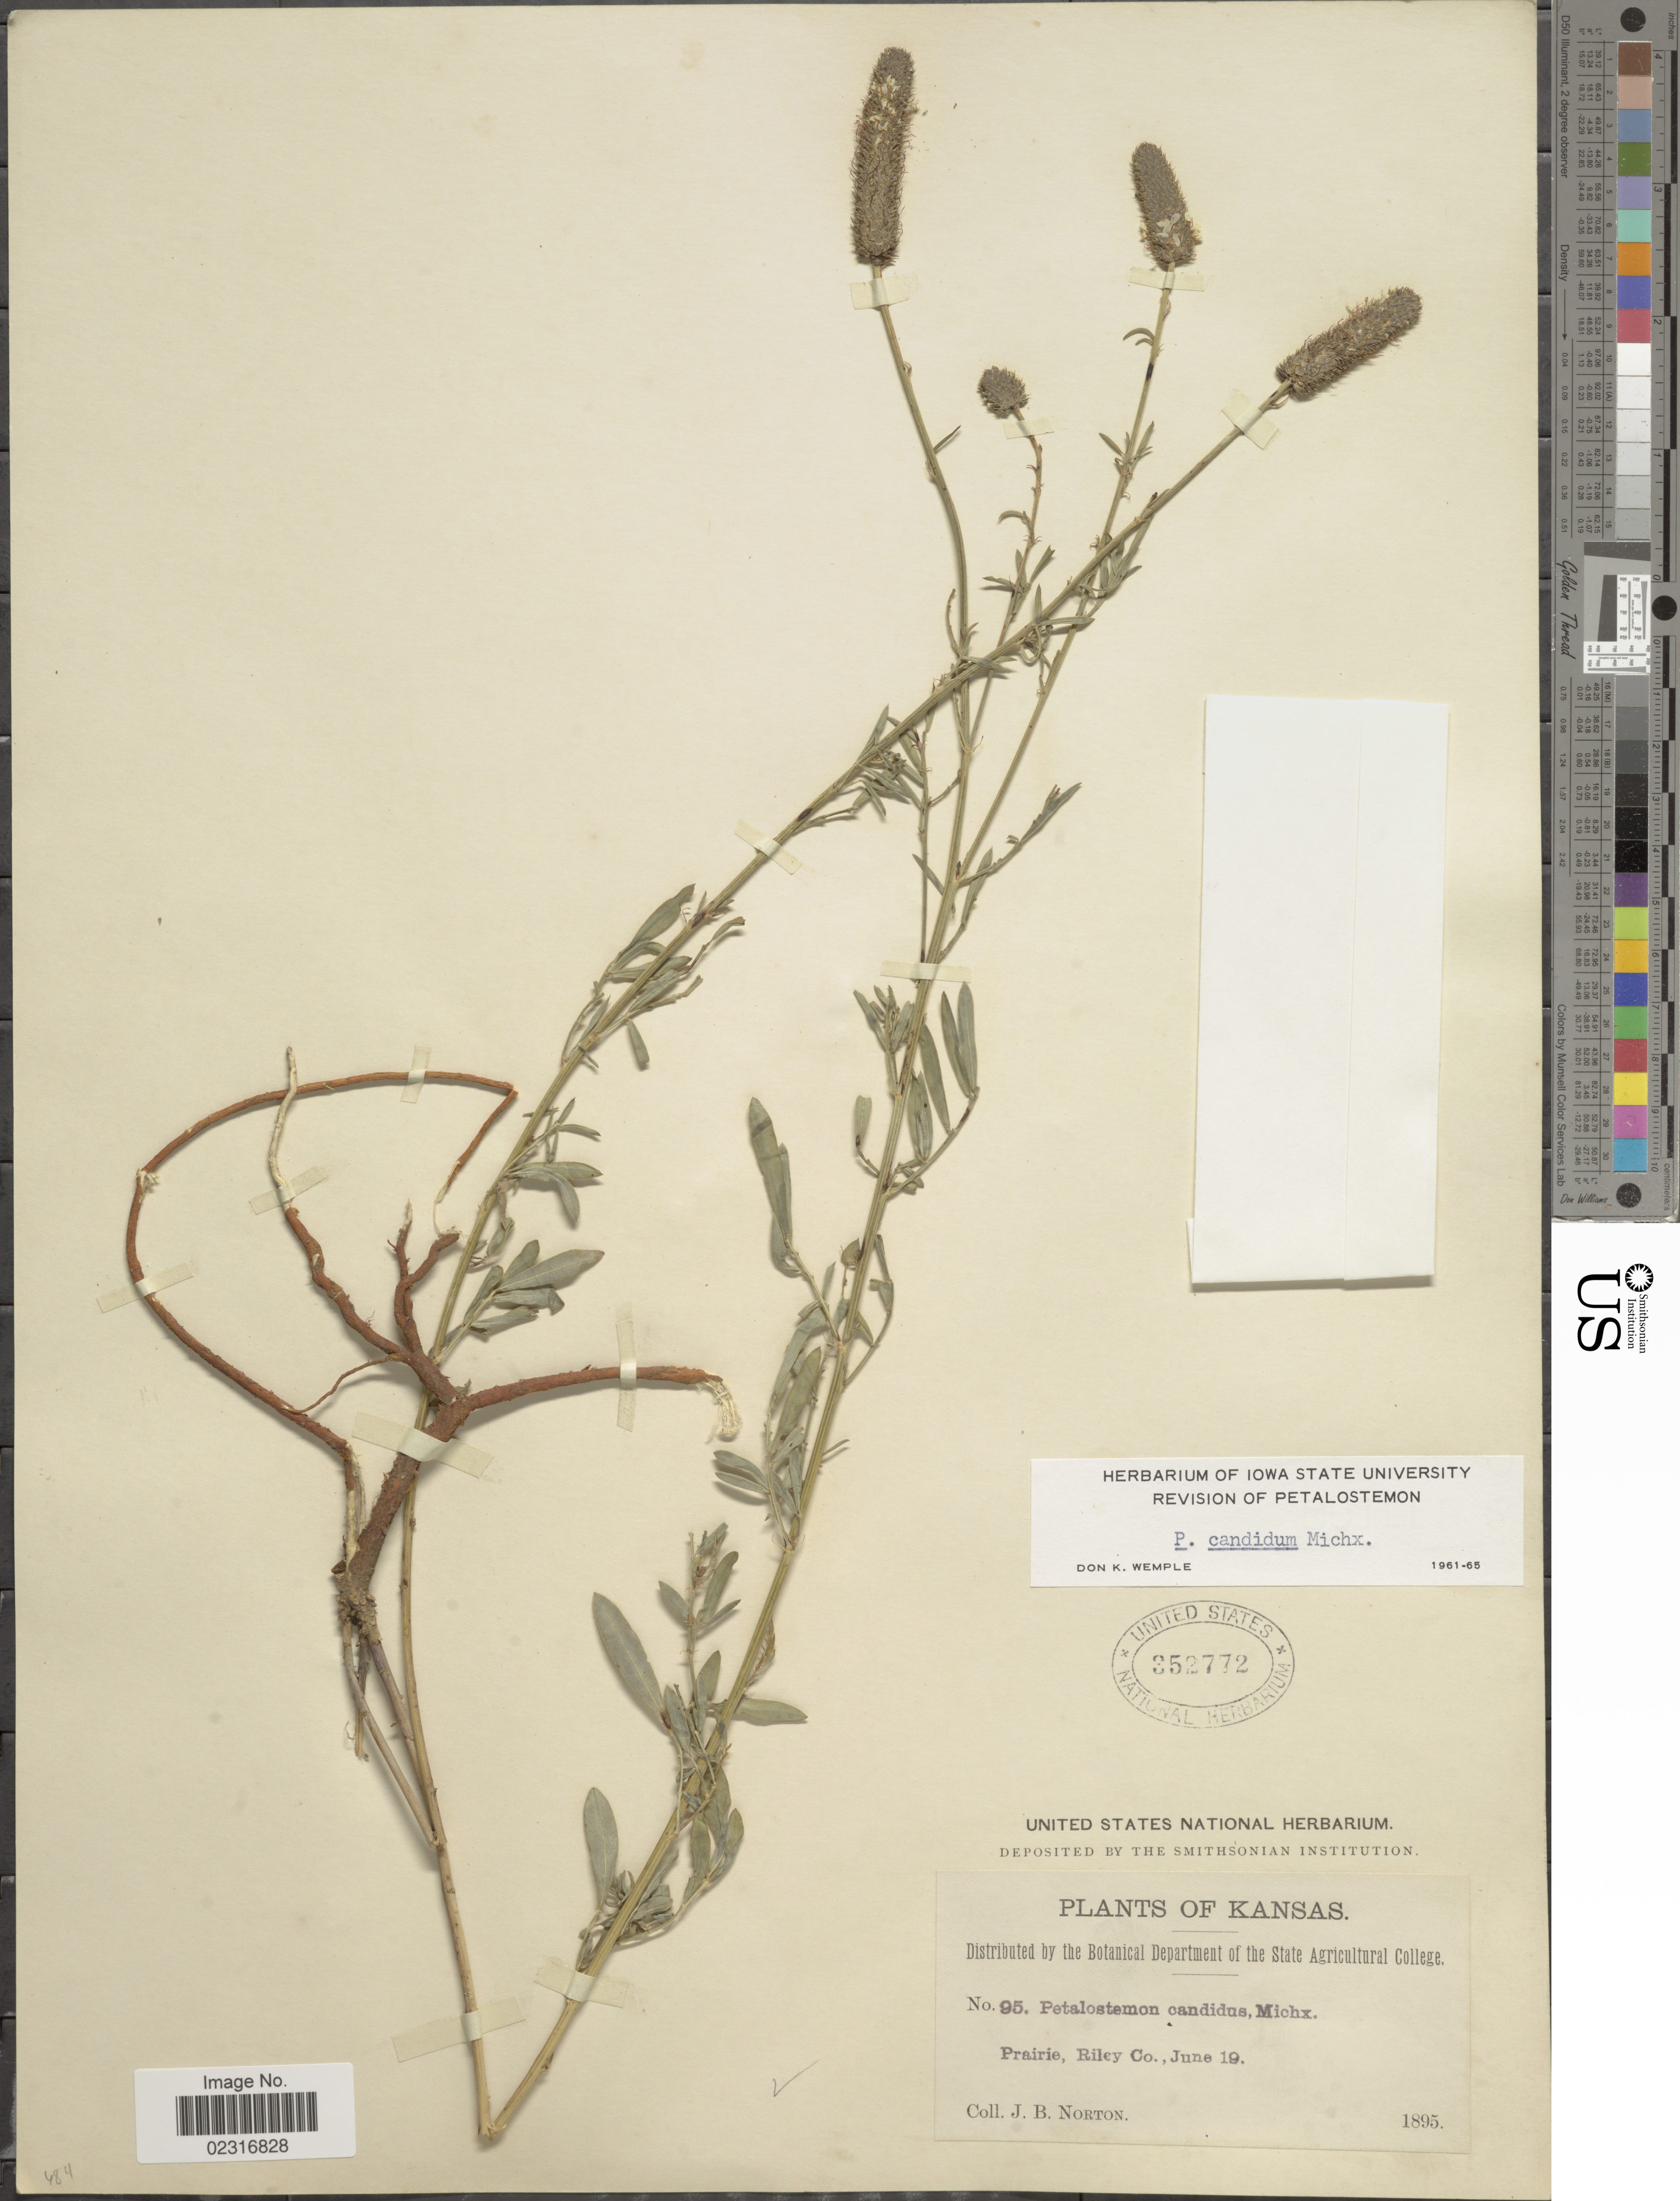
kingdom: Plantae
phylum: Tracheophyta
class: Magnoliopsida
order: Fabales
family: Fabaceae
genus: Dalea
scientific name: Dalea candida var. candida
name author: Michx. ex Willd.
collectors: J. B. Norton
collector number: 95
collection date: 1895-06-19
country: United States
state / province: Kansas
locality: Riley Co.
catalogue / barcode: US 352772